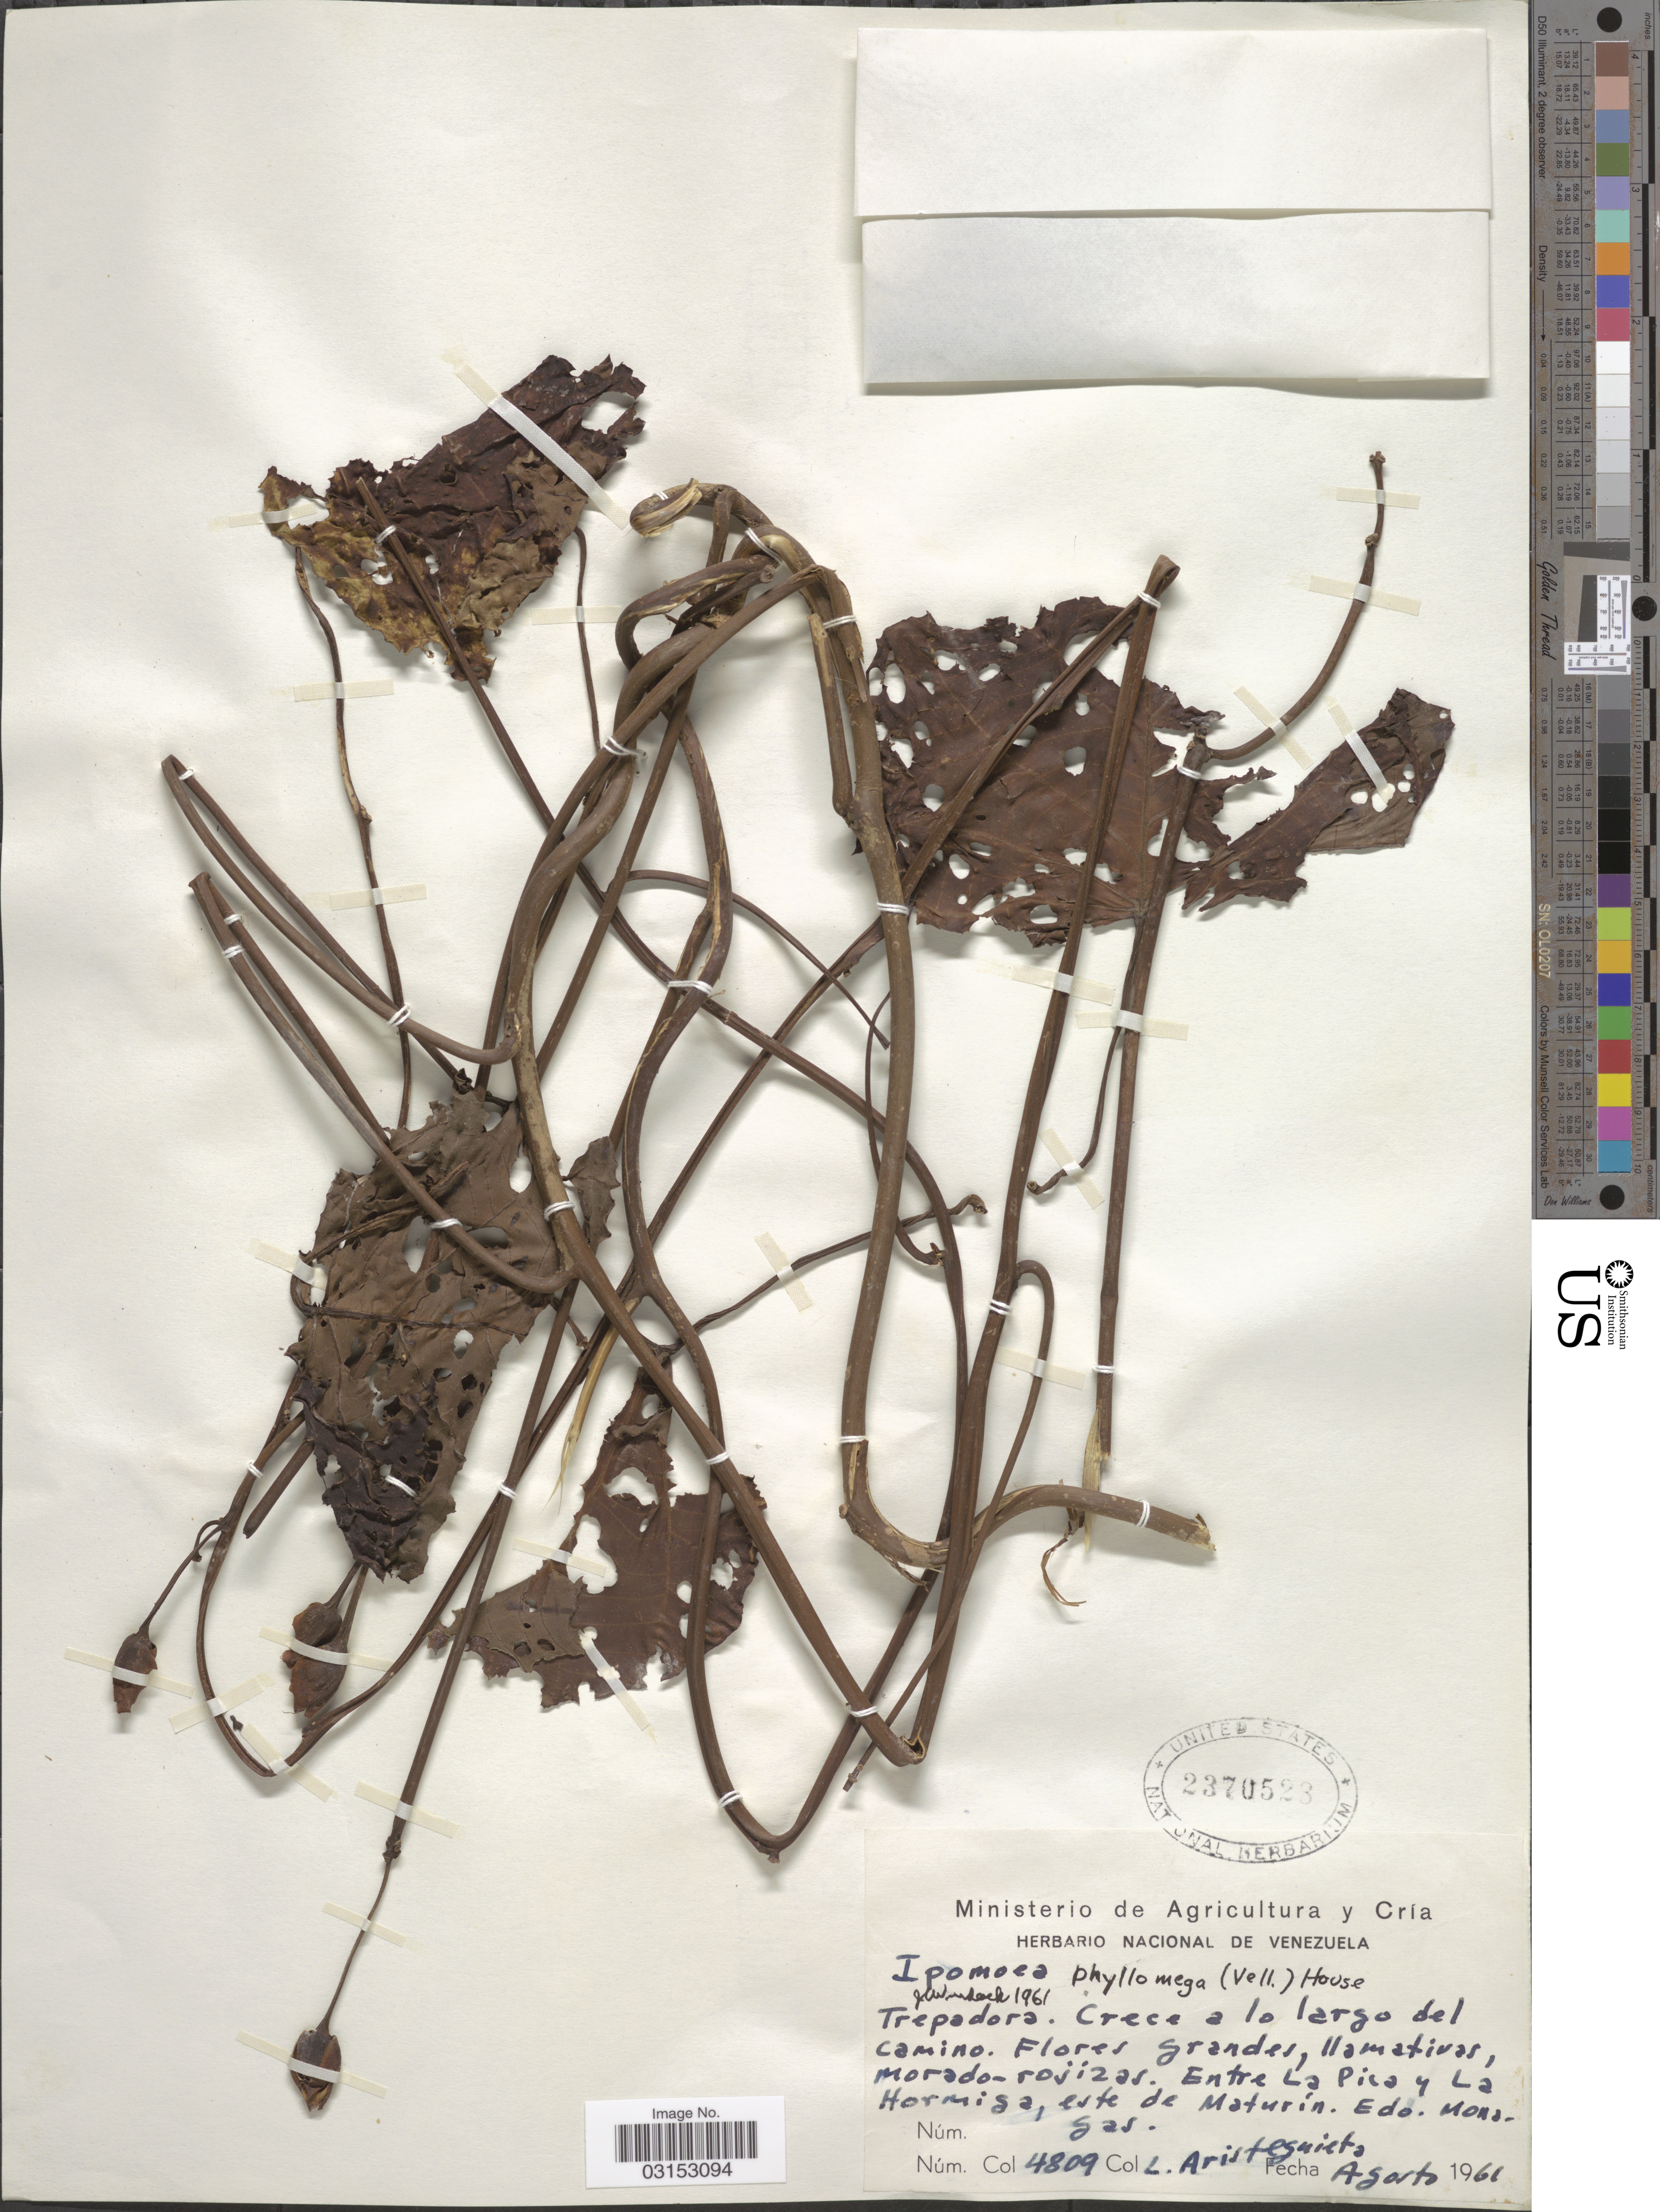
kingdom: Plantae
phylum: Tracheophyta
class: Magnoliopsida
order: Solanales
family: Convolvulaceae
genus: Ipomoea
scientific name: Ipomoea pterodes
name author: Choisy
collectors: L. Aristeguieta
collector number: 4809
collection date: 1961-08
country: Venezuela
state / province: Monagas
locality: Entre La Pica y La Hormiga, este de Maturín.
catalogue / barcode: US 2370523